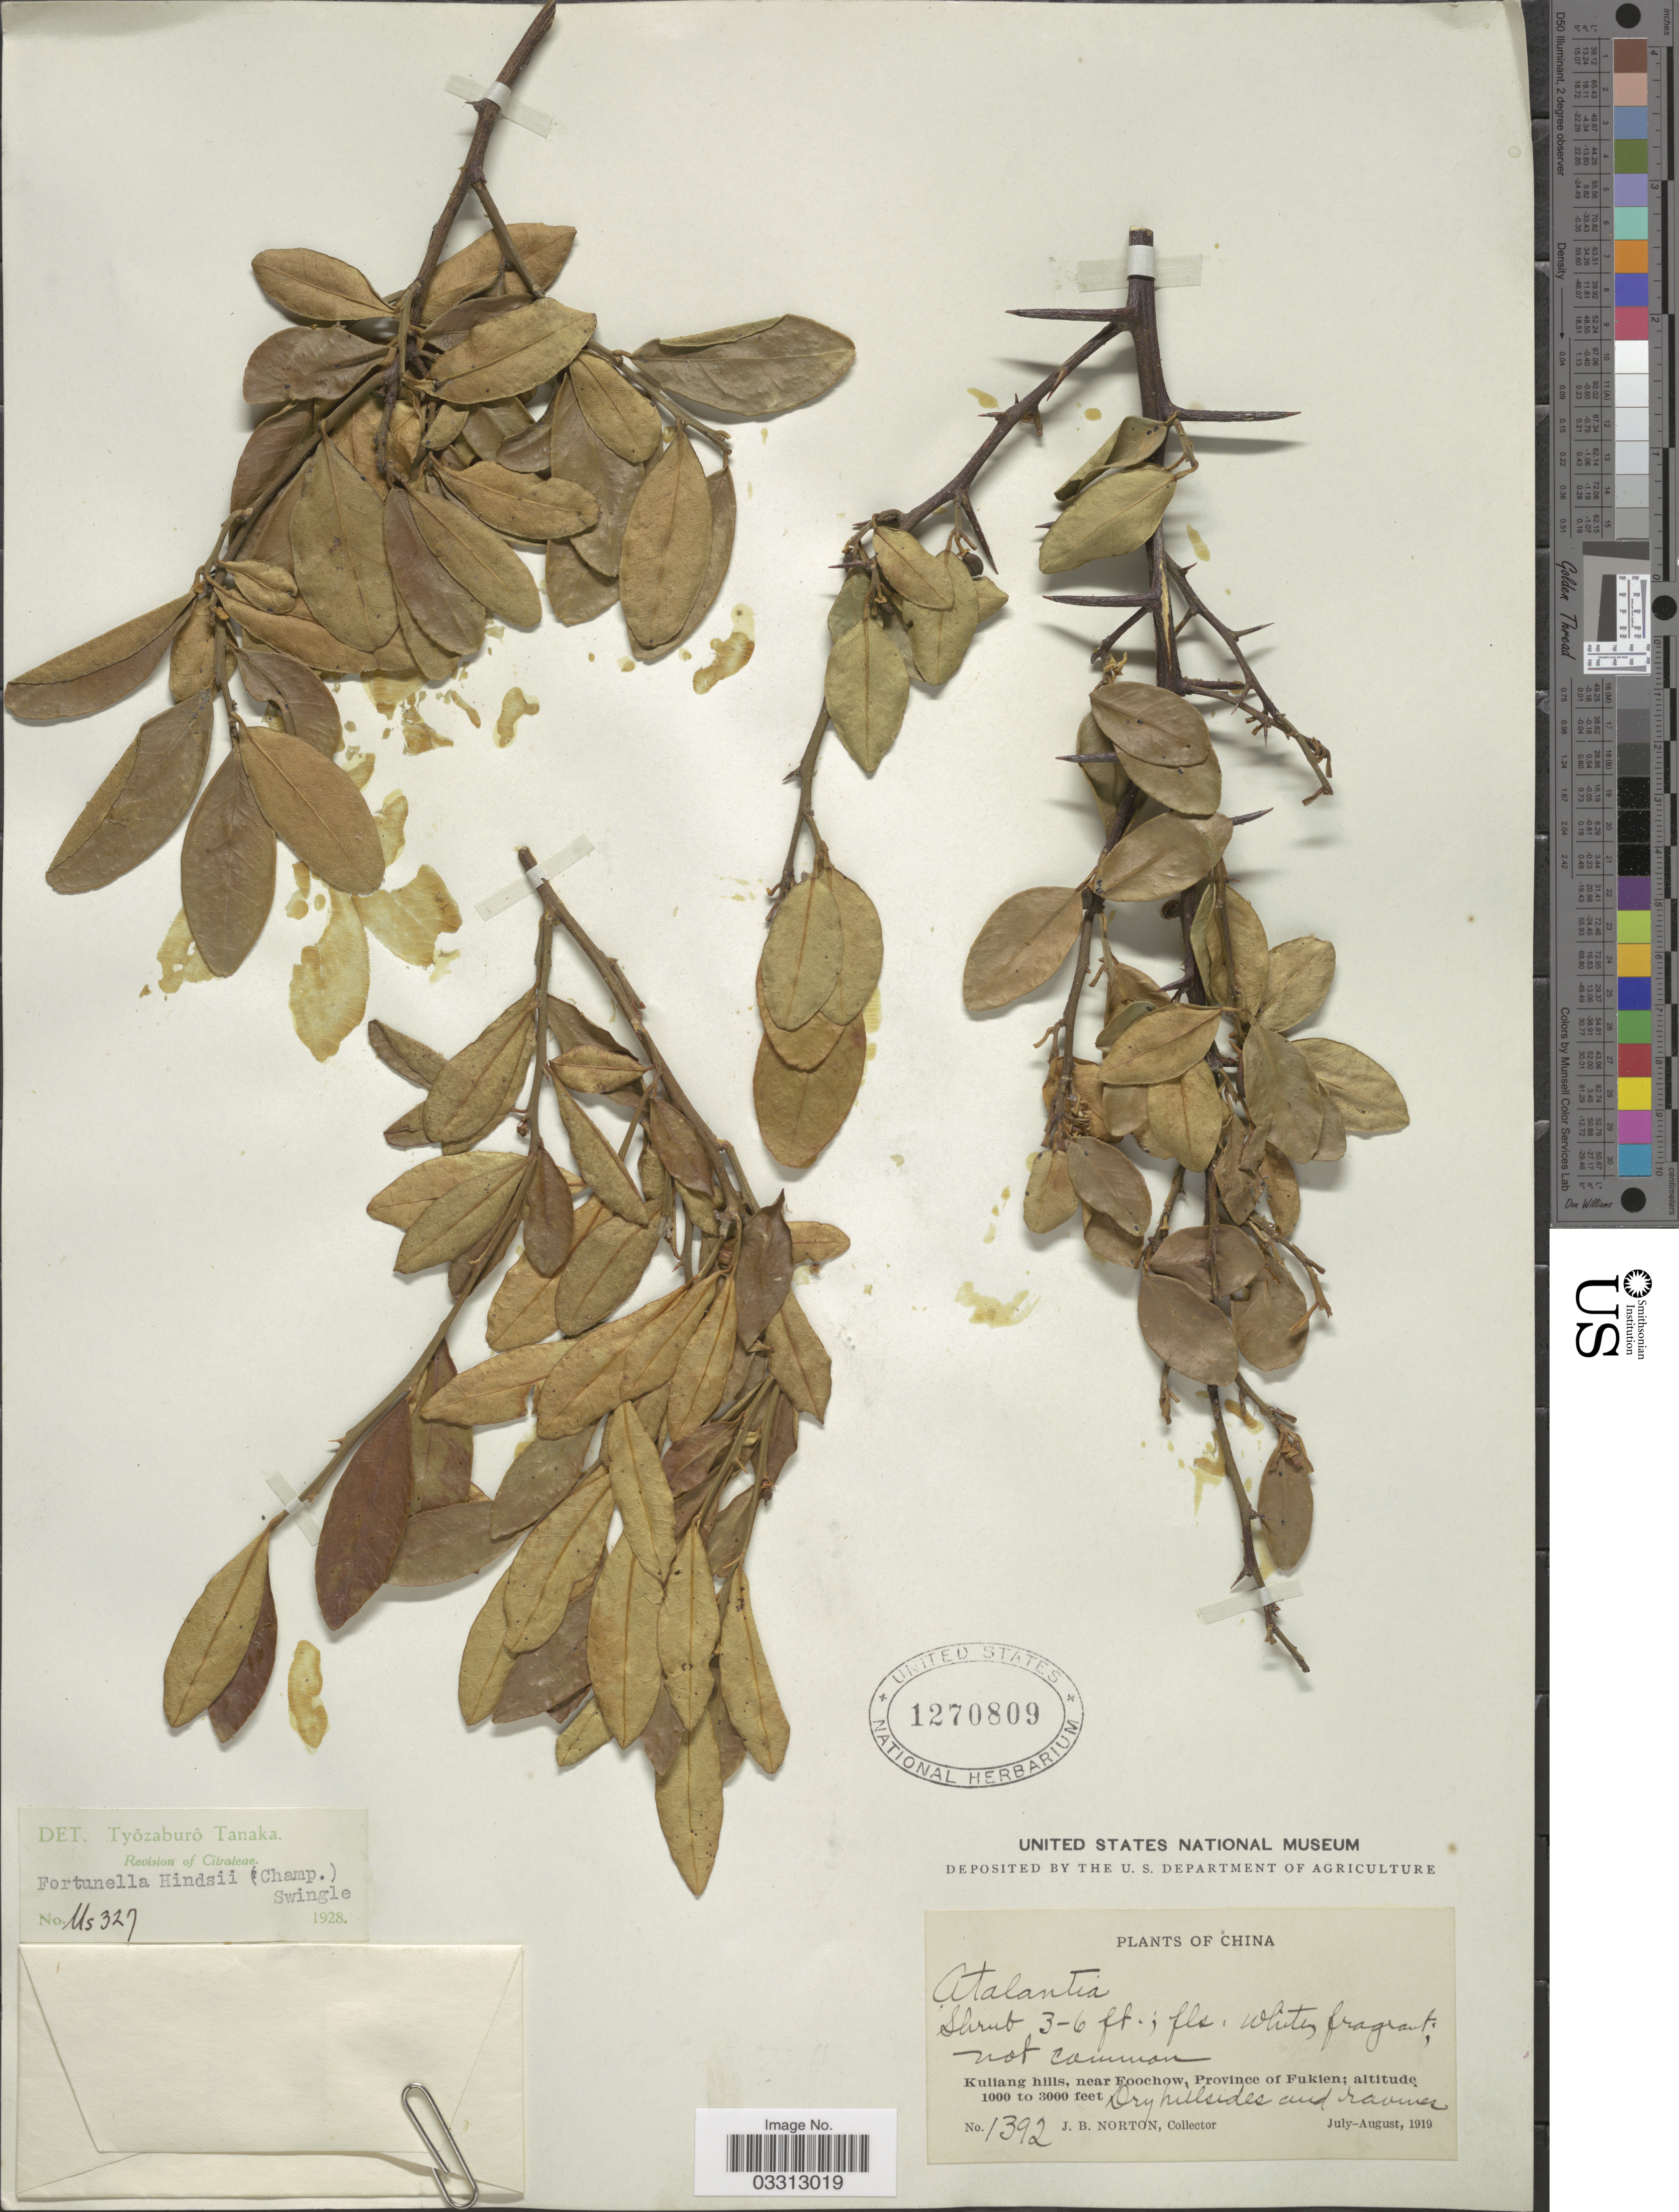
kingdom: Plantae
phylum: Tracheophyta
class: Magnoliopsida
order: Sapindales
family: Rutaceae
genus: Citrus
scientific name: Citrus japonica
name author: Thunb.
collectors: J. B. Norton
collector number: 1392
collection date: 1919-07/1919-08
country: China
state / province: Fujian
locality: Kuliang hills, near Foochow, Province of Fukien.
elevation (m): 305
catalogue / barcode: US 1270809